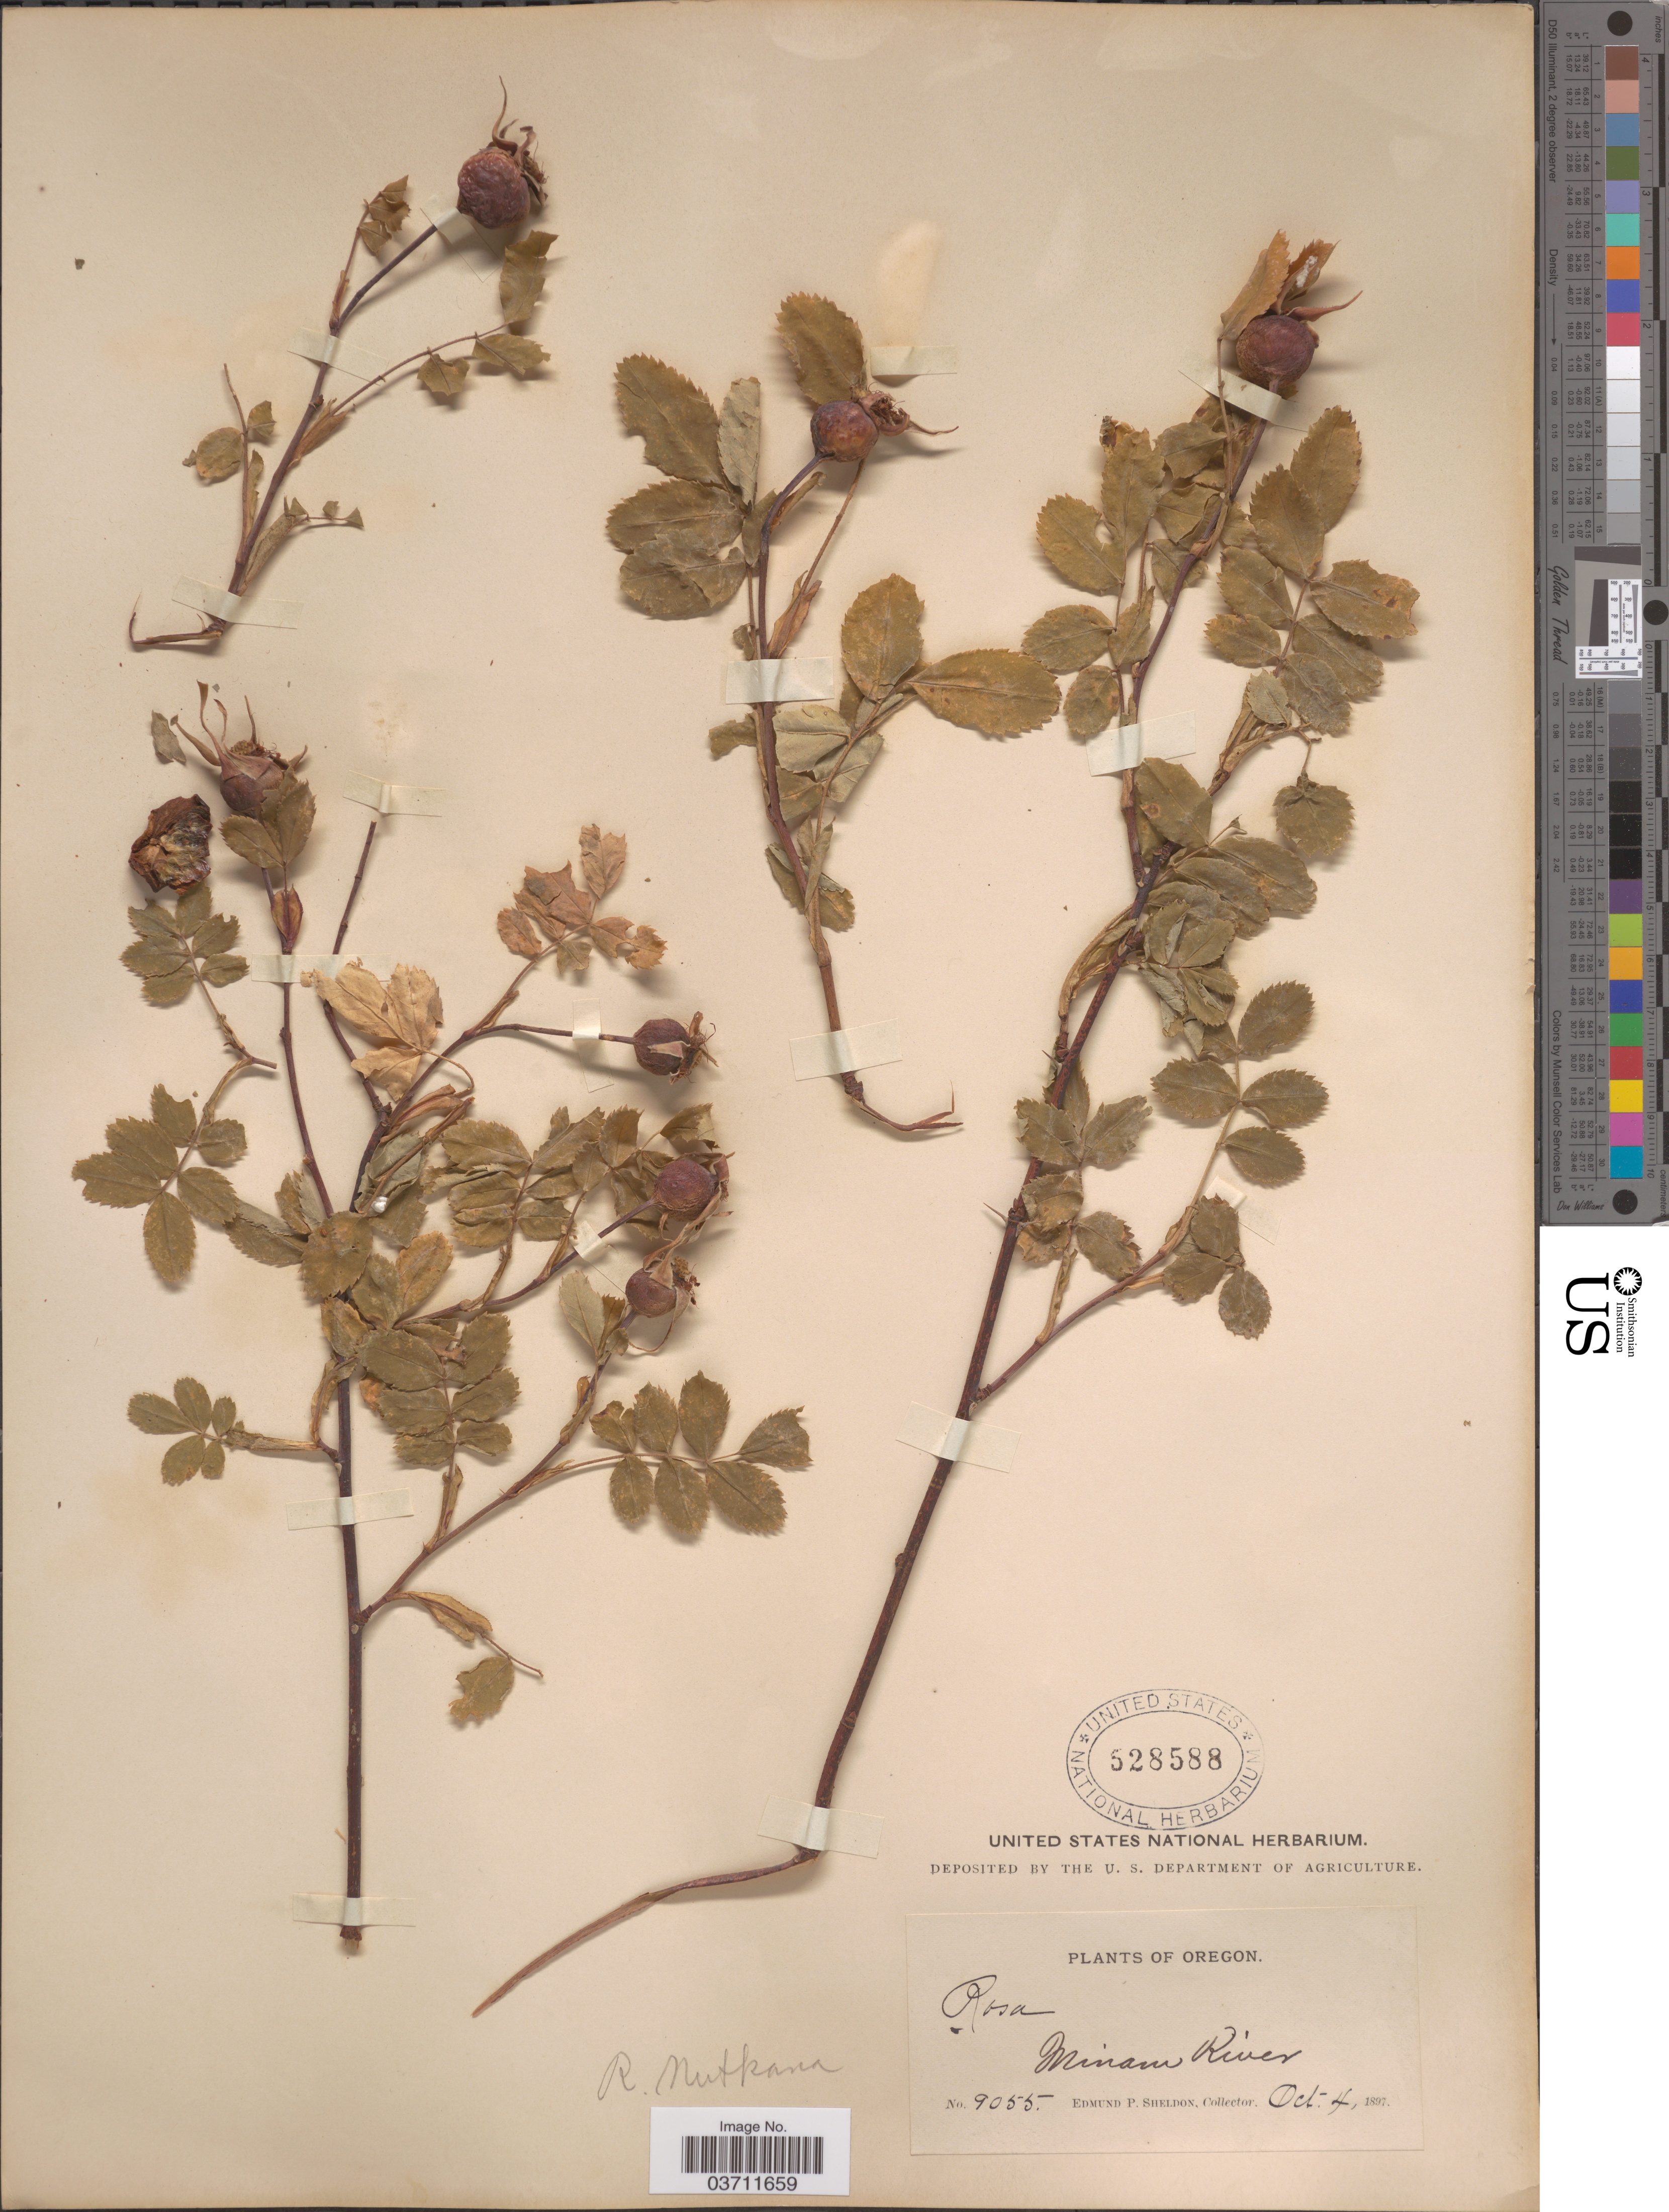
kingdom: Plantae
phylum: Tracheophyta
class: Magnoliopsida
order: Rosales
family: Rosaceae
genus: Rosa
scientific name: Rosa nutkana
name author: C. Presl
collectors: E. P. Sheldon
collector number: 9055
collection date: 1897-10-04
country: United States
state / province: Oregon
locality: Minam River.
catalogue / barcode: US 528588